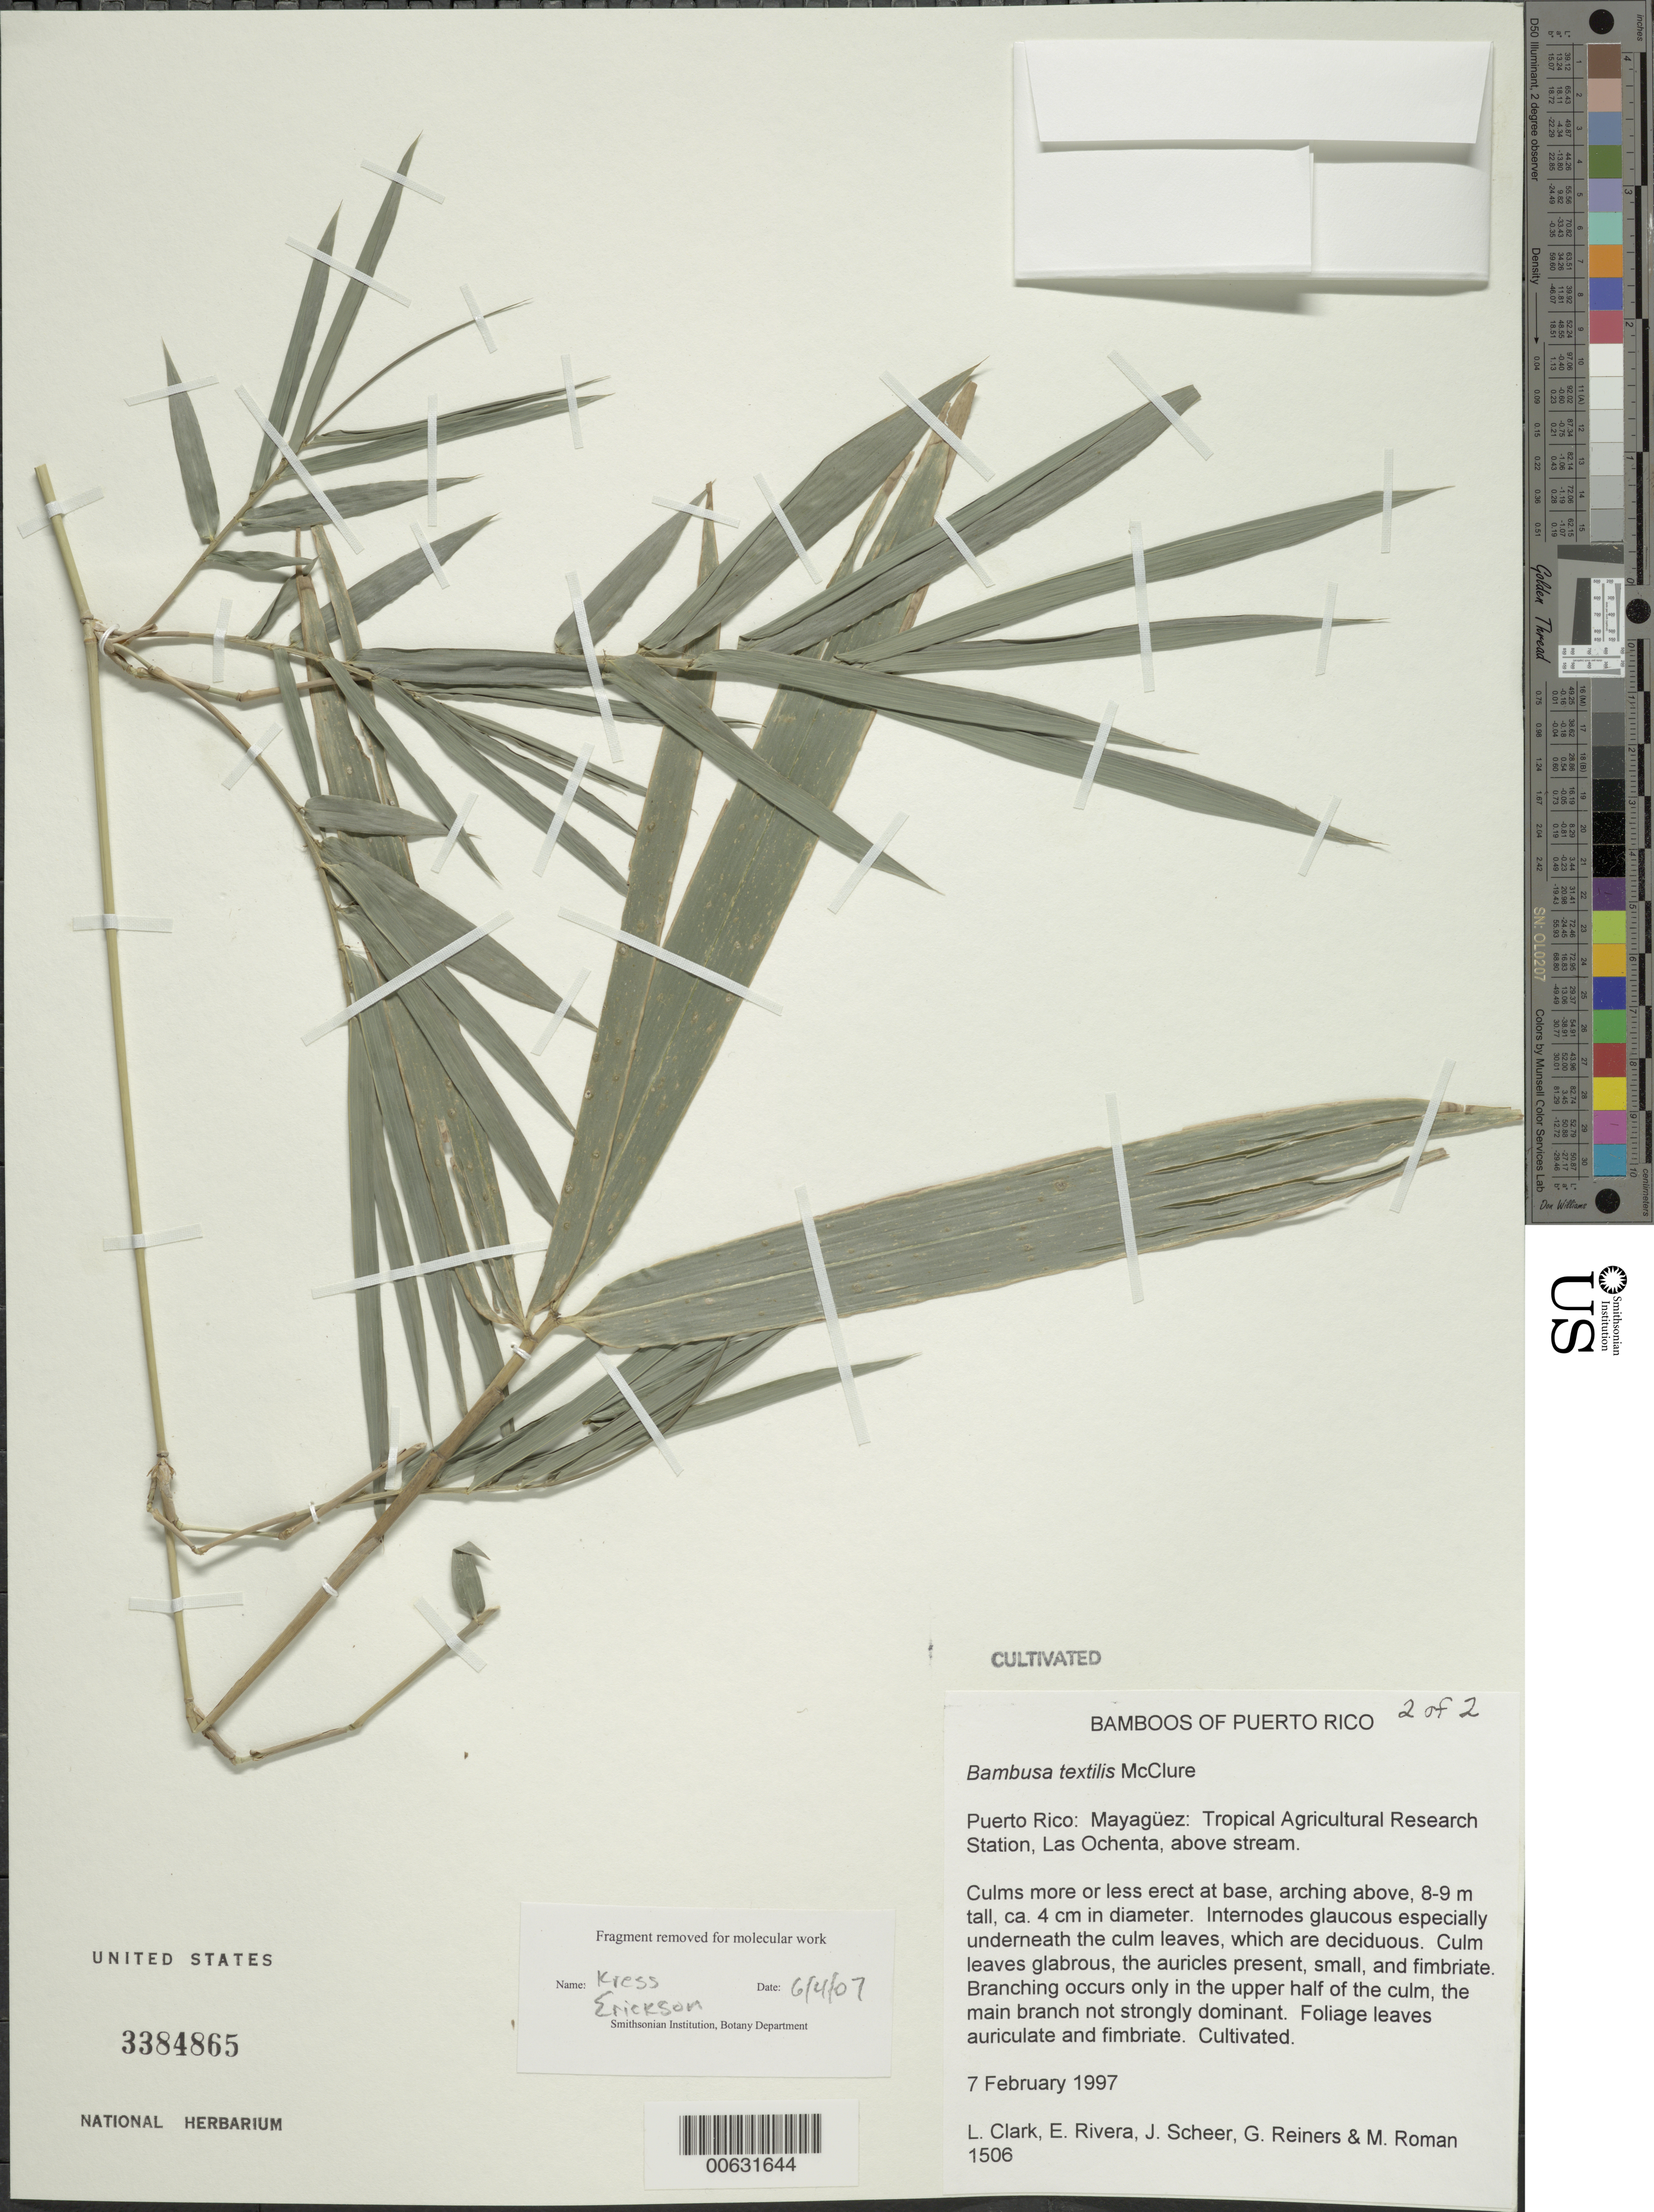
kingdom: Plantae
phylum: Tracheophyta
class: Liliopsida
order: Poales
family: Poaceae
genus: Bambusa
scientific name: Bambusa textilis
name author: McClure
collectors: L. G. Clark, E. Rivera, J. Scheer, M. Román & G. Reiners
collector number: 1506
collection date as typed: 07 Feb 1997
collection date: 1997-02-07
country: Puerto Rico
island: Greater Antilles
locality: Mayaguez, tropical agricultural research station, la ochenta, above stream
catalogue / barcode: US 3384865